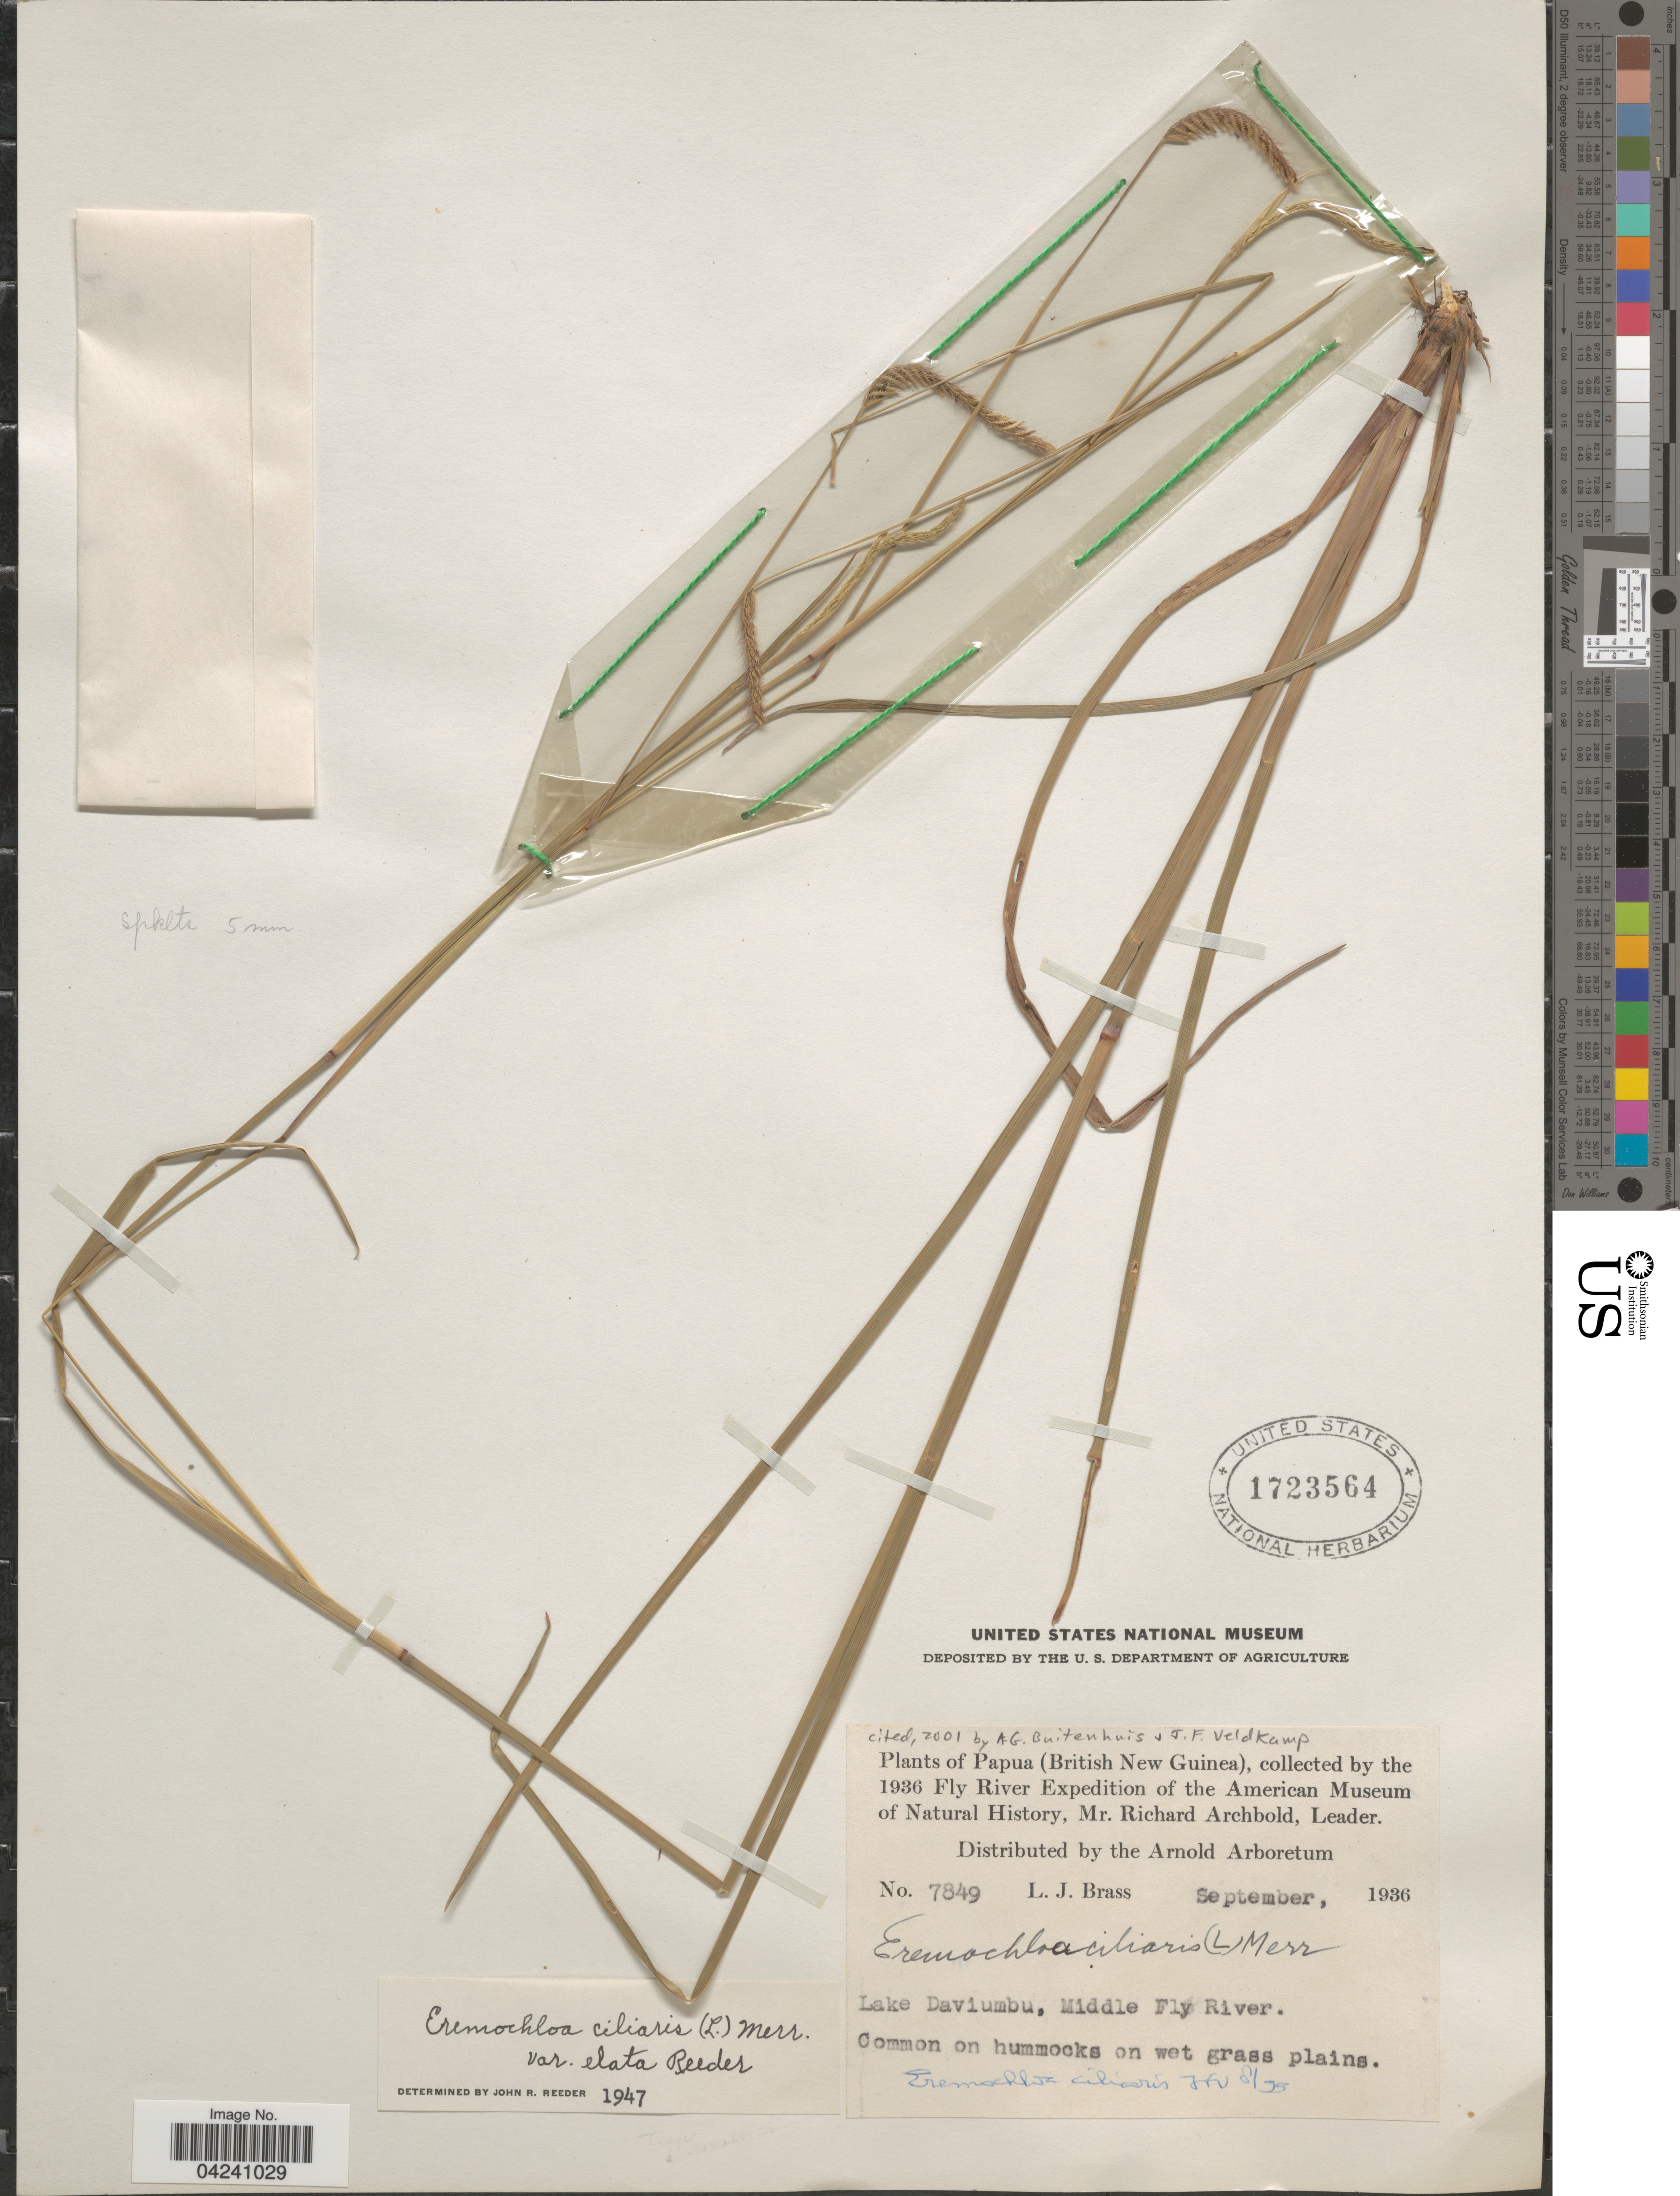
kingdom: Plantae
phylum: Tracheophyta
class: Liliopsida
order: Poales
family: Poaceae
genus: Eremochloa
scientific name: Eremochloa ciliaris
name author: (L.) Merr.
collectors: L. J. Brass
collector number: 7849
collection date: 1936-09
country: Papua New Guinea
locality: Papua (British New Guinea), 1936 Fly River Expedition of the American Museum of Natural History. Lake Daviumbu, Middle Fly River. Common on hummocks on wet grass plains.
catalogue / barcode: US 1723564